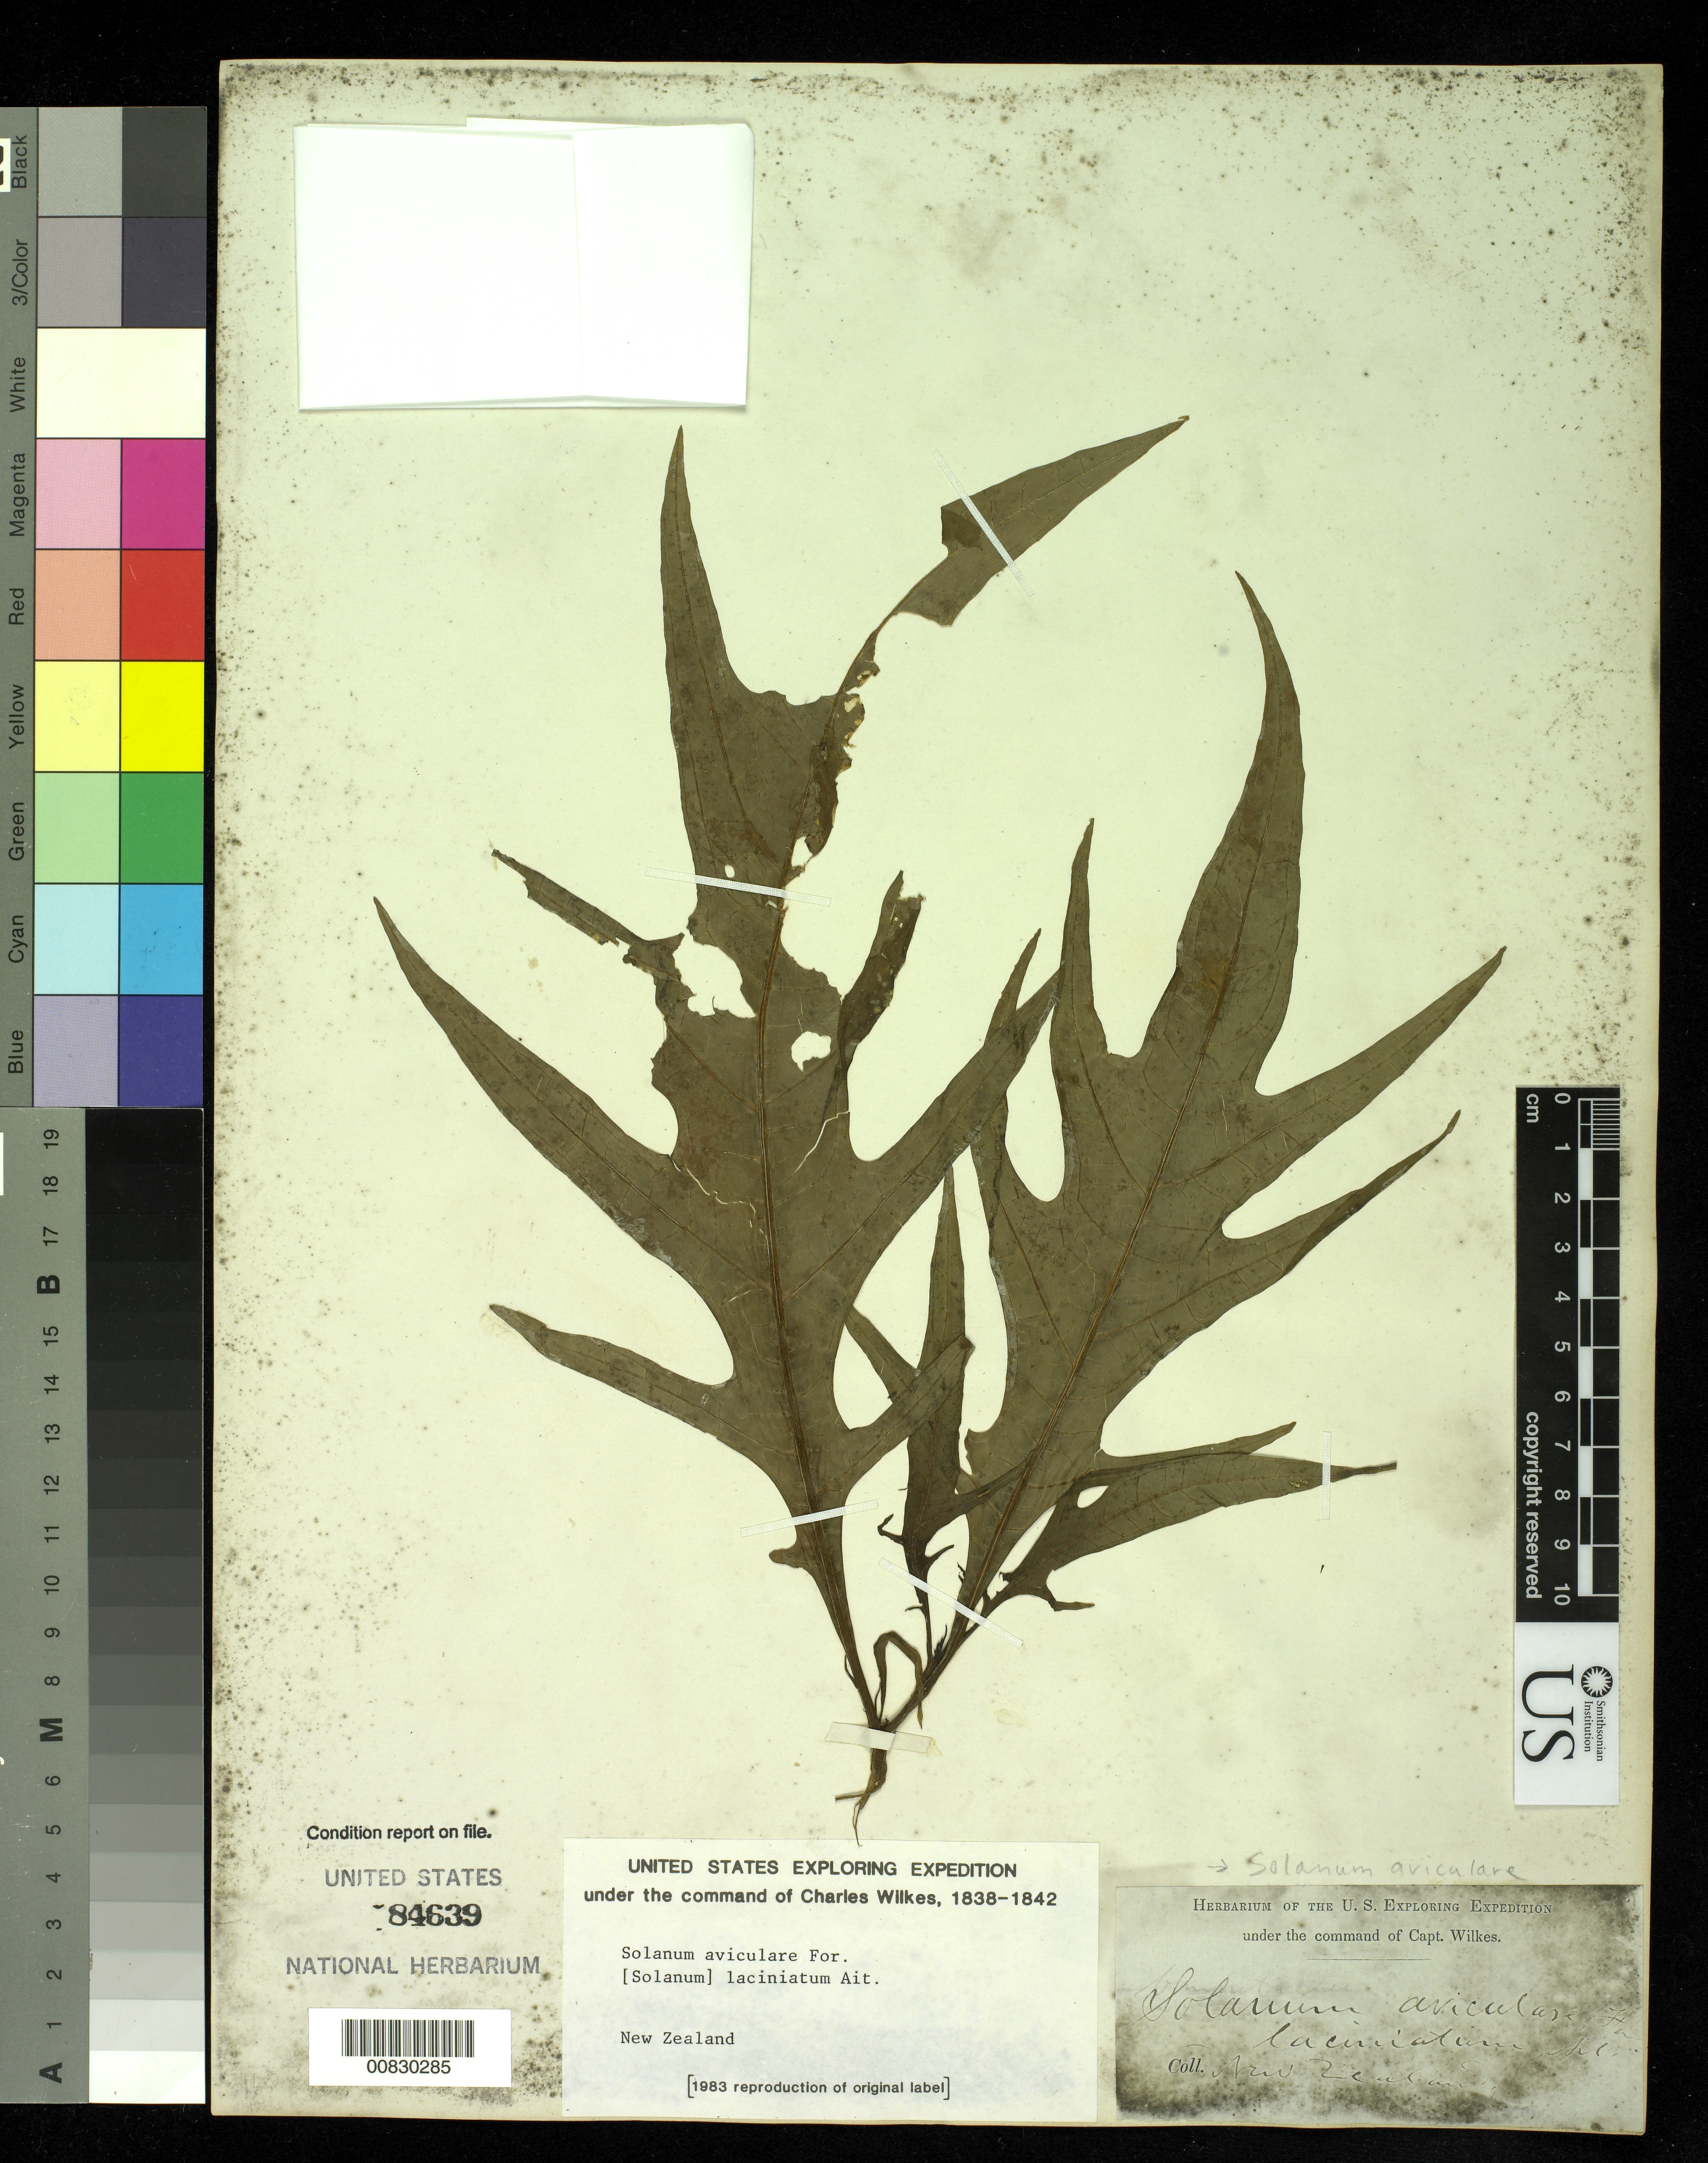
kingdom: Plantae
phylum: Tracheophyta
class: Magnoliopsida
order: Solanales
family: Solanaceae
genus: Solanum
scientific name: Solanum aviculare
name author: G. Forst.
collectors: Wilkes Explor. Exped.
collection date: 1838/1842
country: New Zealand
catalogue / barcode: US 84639